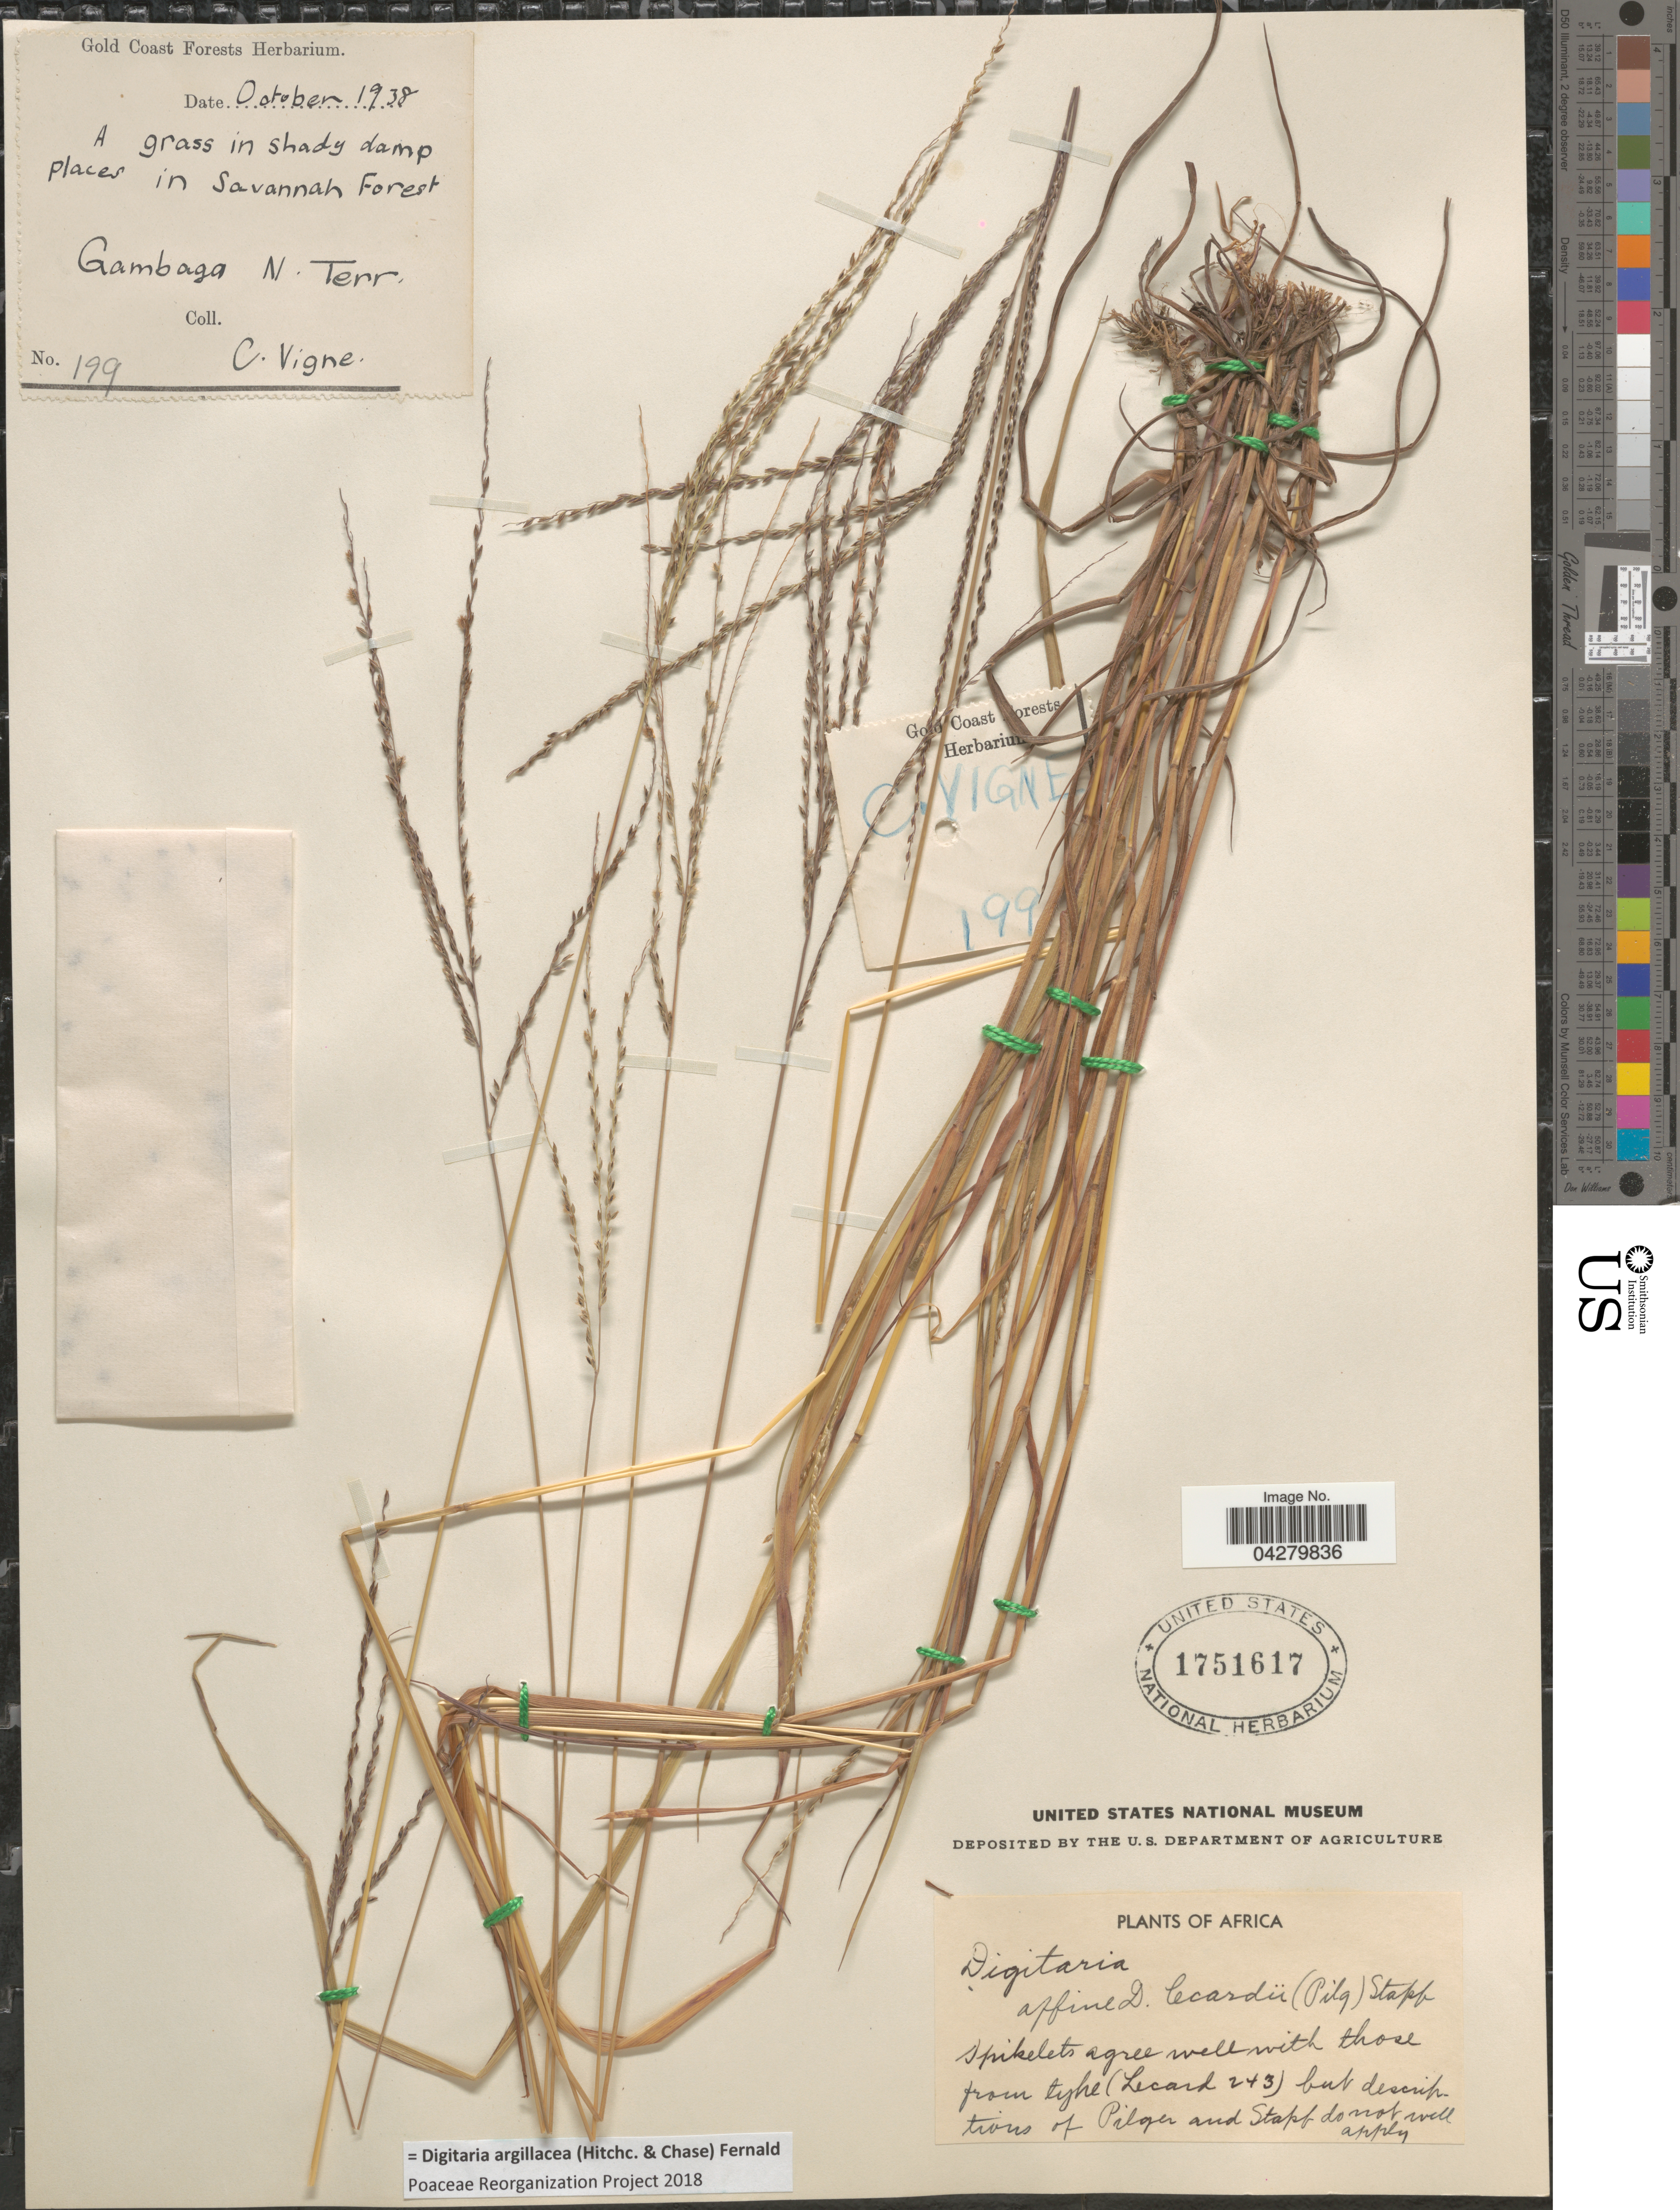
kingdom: Plantae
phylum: Tracheophyta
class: Liliopsida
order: Poales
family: Poaceae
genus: Digitaria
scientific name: Digitaria argillacea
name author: (Hitchc. & Chase) Fernald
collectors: C. Vigne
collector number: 199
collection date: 1938-10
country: Ghana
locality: Gambaga N. Terr. Africa.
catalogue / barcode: US 1751617